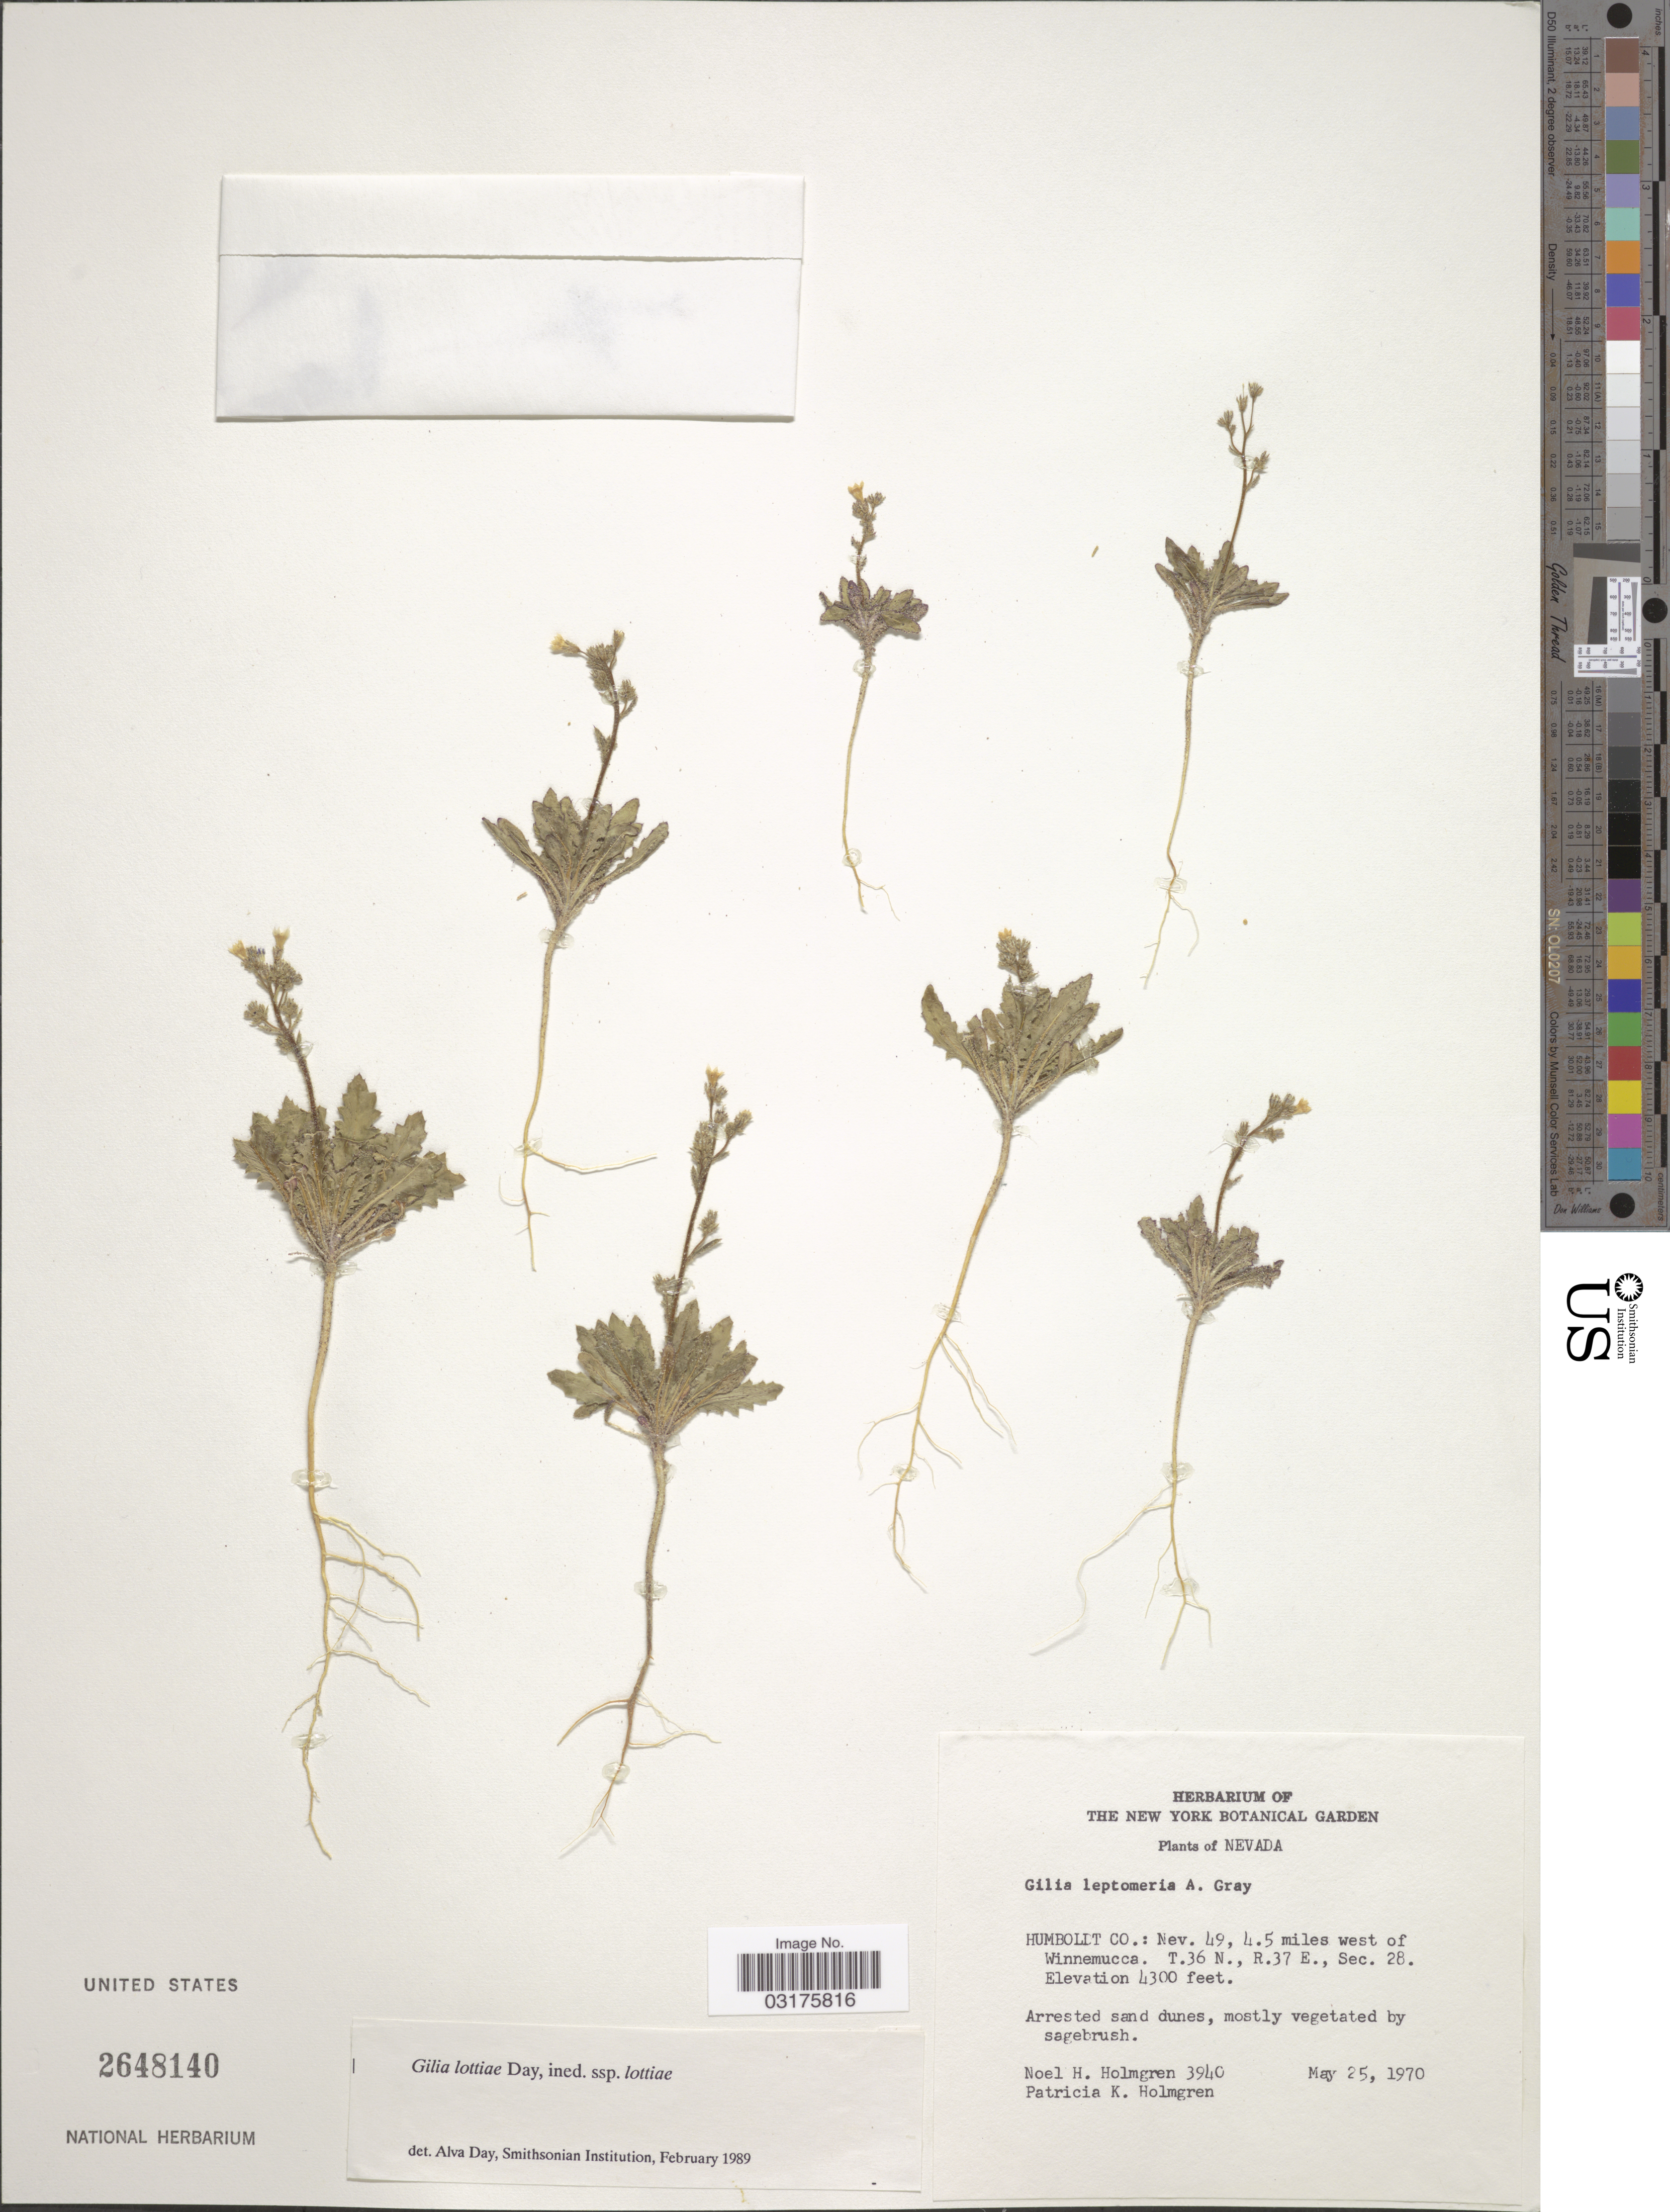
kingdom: Plantae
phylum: Tracheophyta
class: Magnoliopsida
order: Ericales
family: Polemoniaceae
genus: Aliciella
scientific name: Aliciella lottiae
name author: (A.G. Day) J.M. Porter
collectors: N. H. Holmgren & P. K. Holmgren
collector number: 3940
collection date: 1970-05-25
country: United States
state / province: Nevada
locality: Humboldt Co.: Nev. 49, 4.5 miles west of Winnemucca. T.36 N., R.37 E., Sec. 28.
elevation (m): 1311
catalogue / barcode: US 2648140